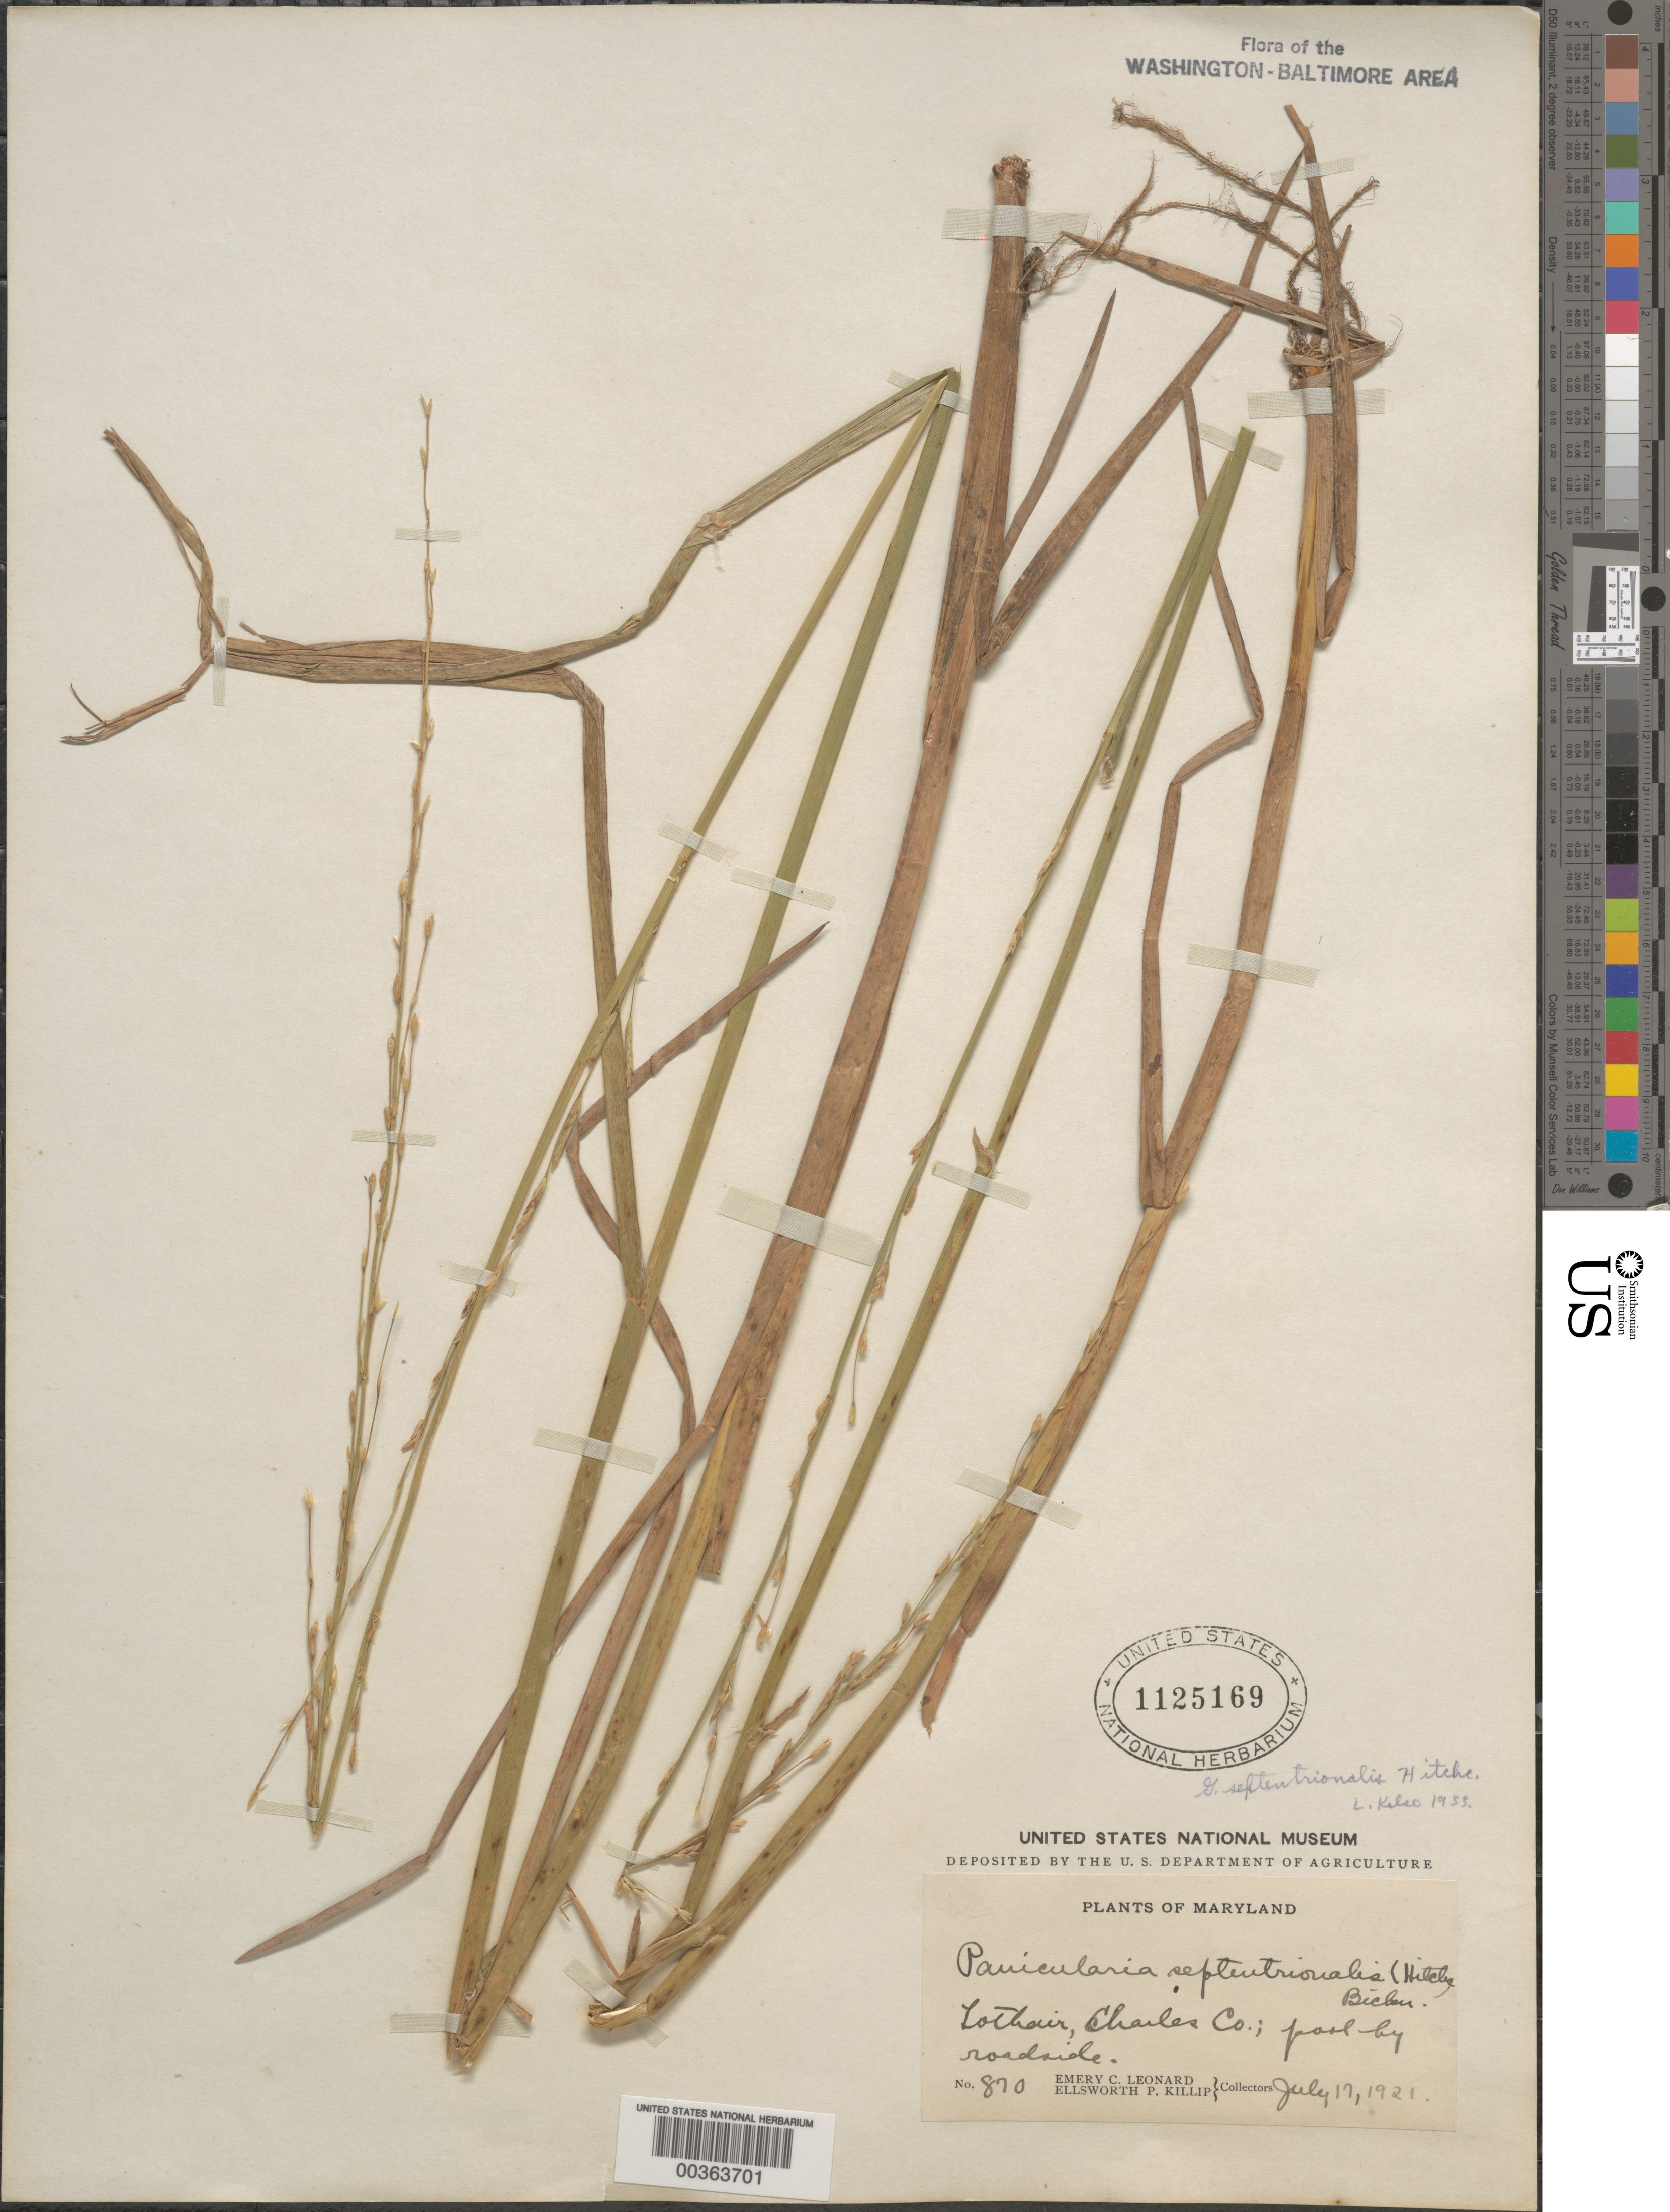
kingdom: Plantae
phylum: Tracheophyta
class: Liliopsida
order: Poales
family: Poaceae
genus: Glyceria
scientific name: Glyceria septentrionalis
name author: Hitchc.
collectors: E. C. Leonard & E. P. Killip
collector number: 870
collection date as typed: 17 Jul 1921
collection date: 1921-07-17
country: United States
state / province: Maryland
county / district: Charles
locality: Lothair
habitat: Pool by roadside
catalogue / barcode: US 1125169